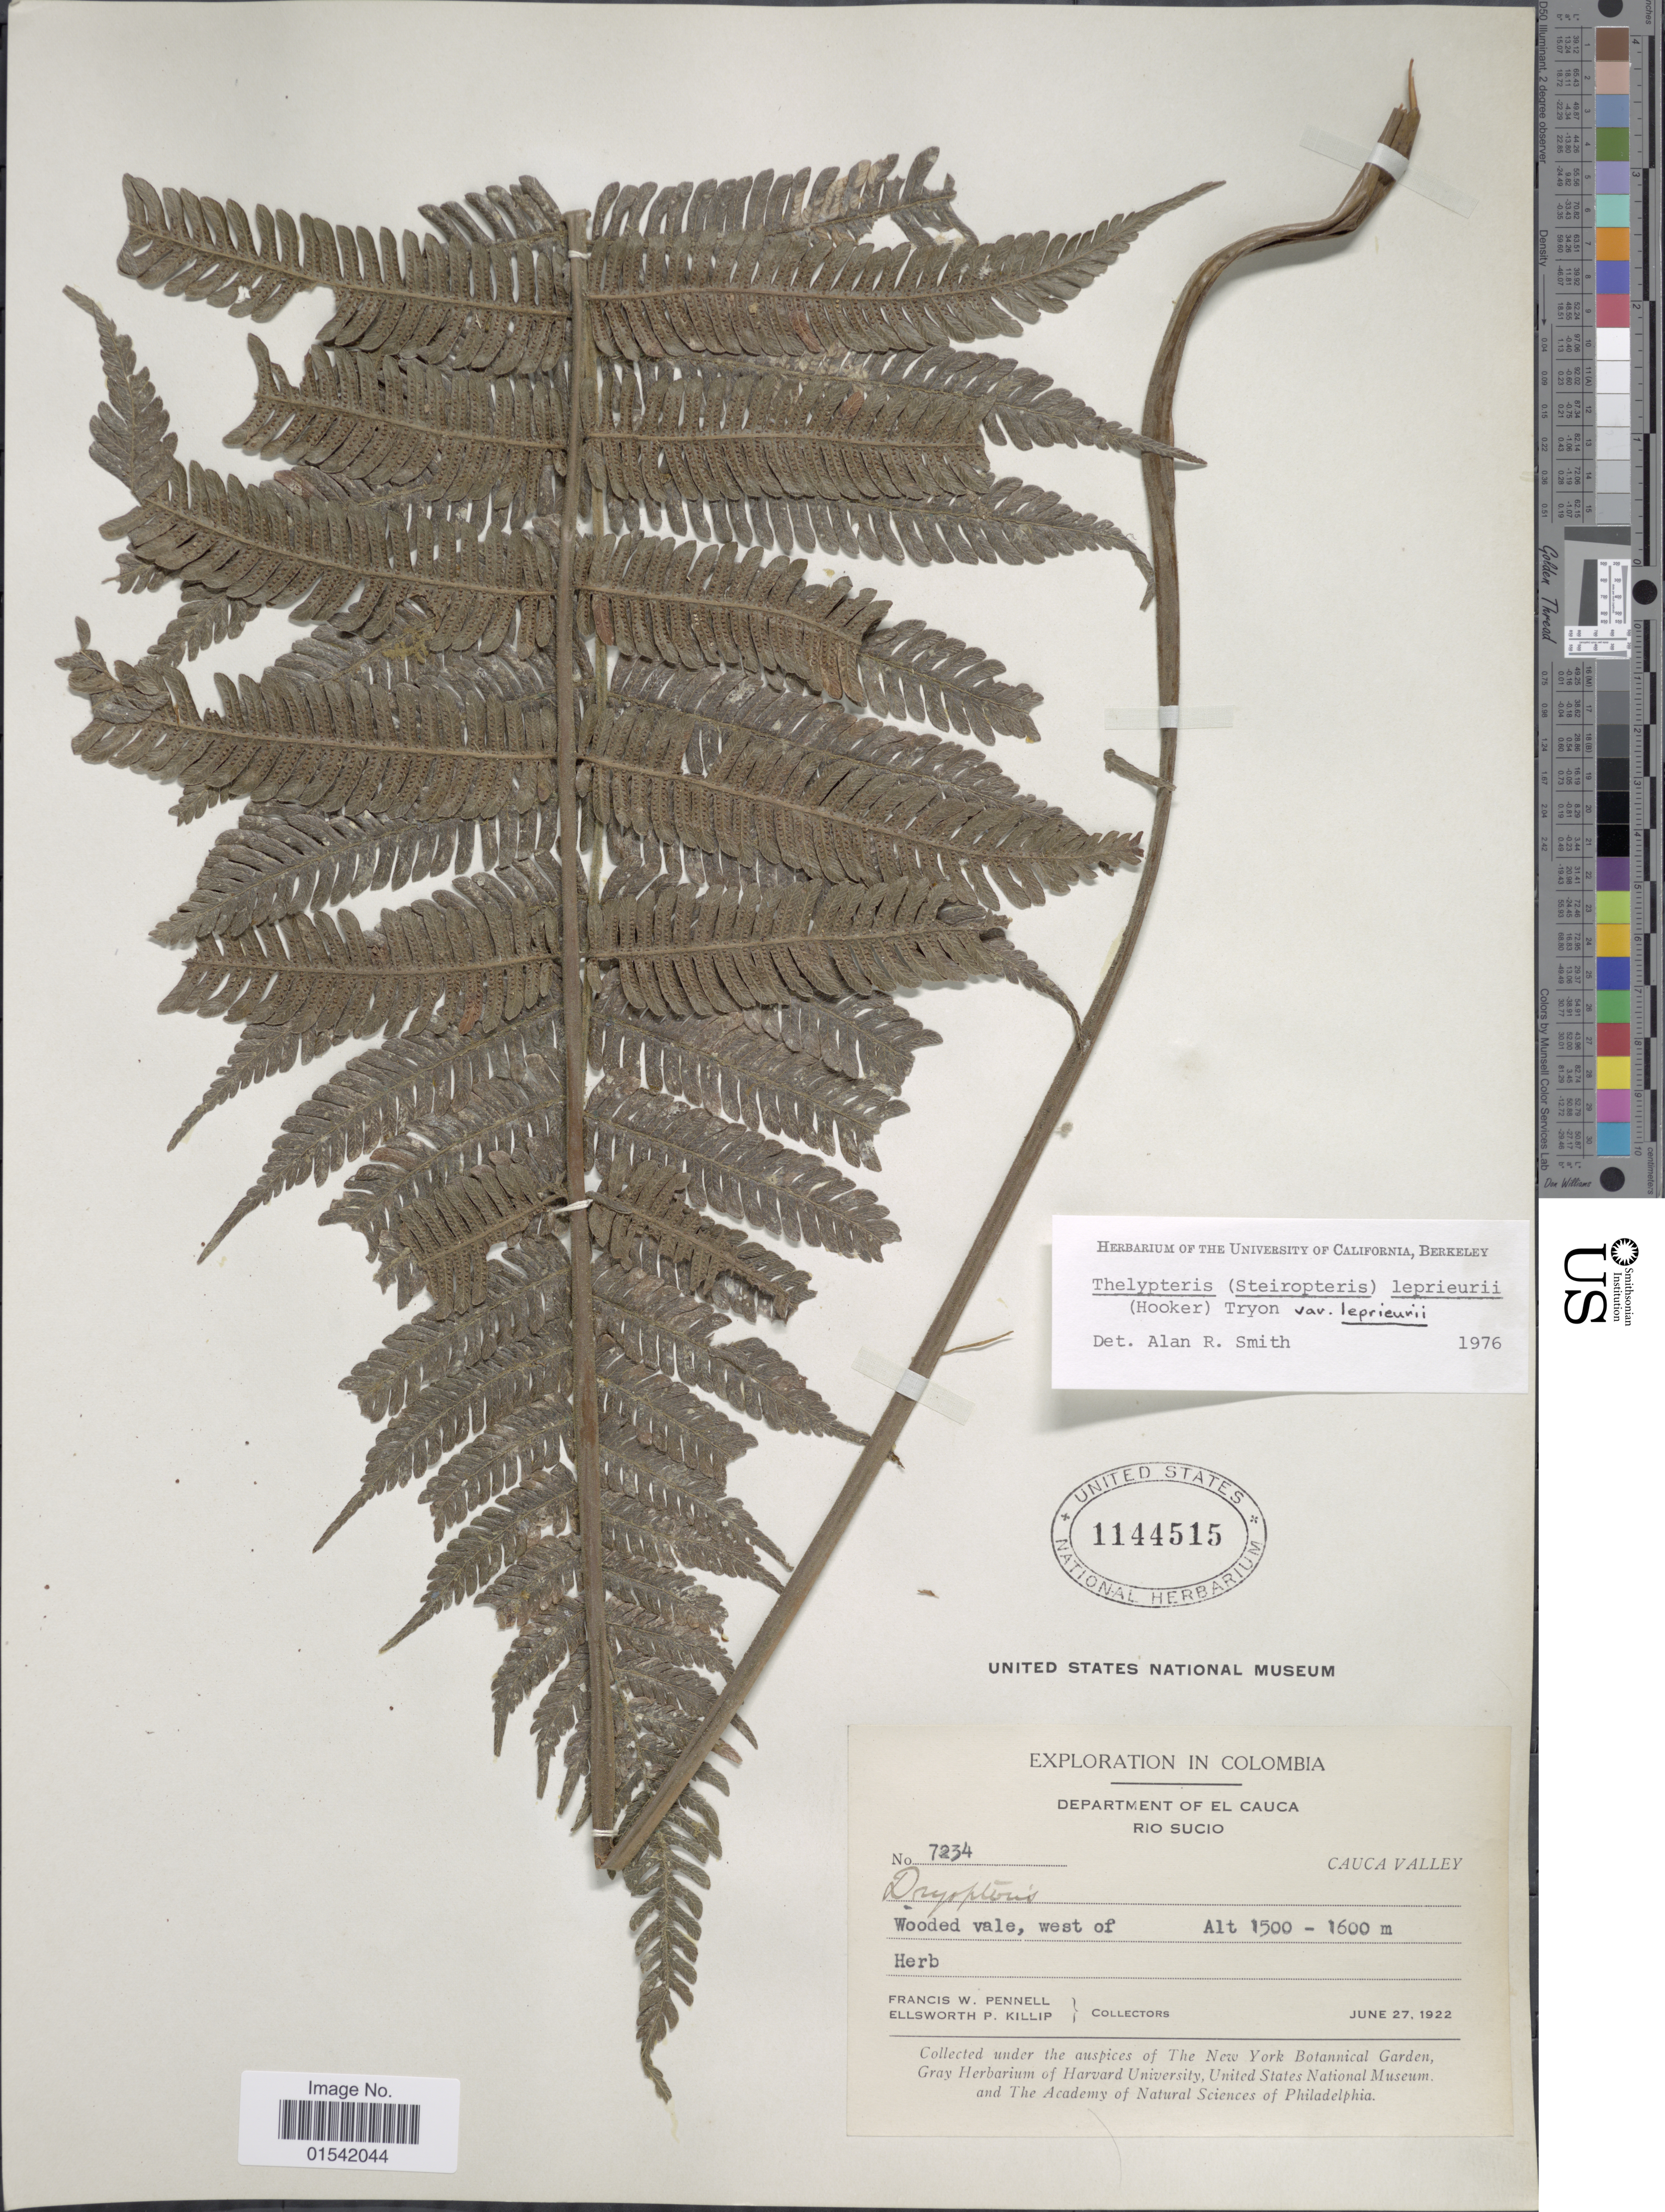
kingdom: Plantae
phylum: Tracheophyta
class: Polypodiopsida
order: Polypodiales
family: Thelypteridaceae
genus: Steiropteris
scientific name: Steiropteris leprieurii var. leprieurii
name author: (Hook. f.) Pic. Serm.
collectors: F. W. Pennell & E. P. Killip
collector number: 7234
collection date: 1922-06-27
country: Colombia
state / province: Cauca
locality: Rio Sucio, Cauca Valley, Wooded vale, west of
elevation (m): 1500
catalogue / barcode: US 1144515